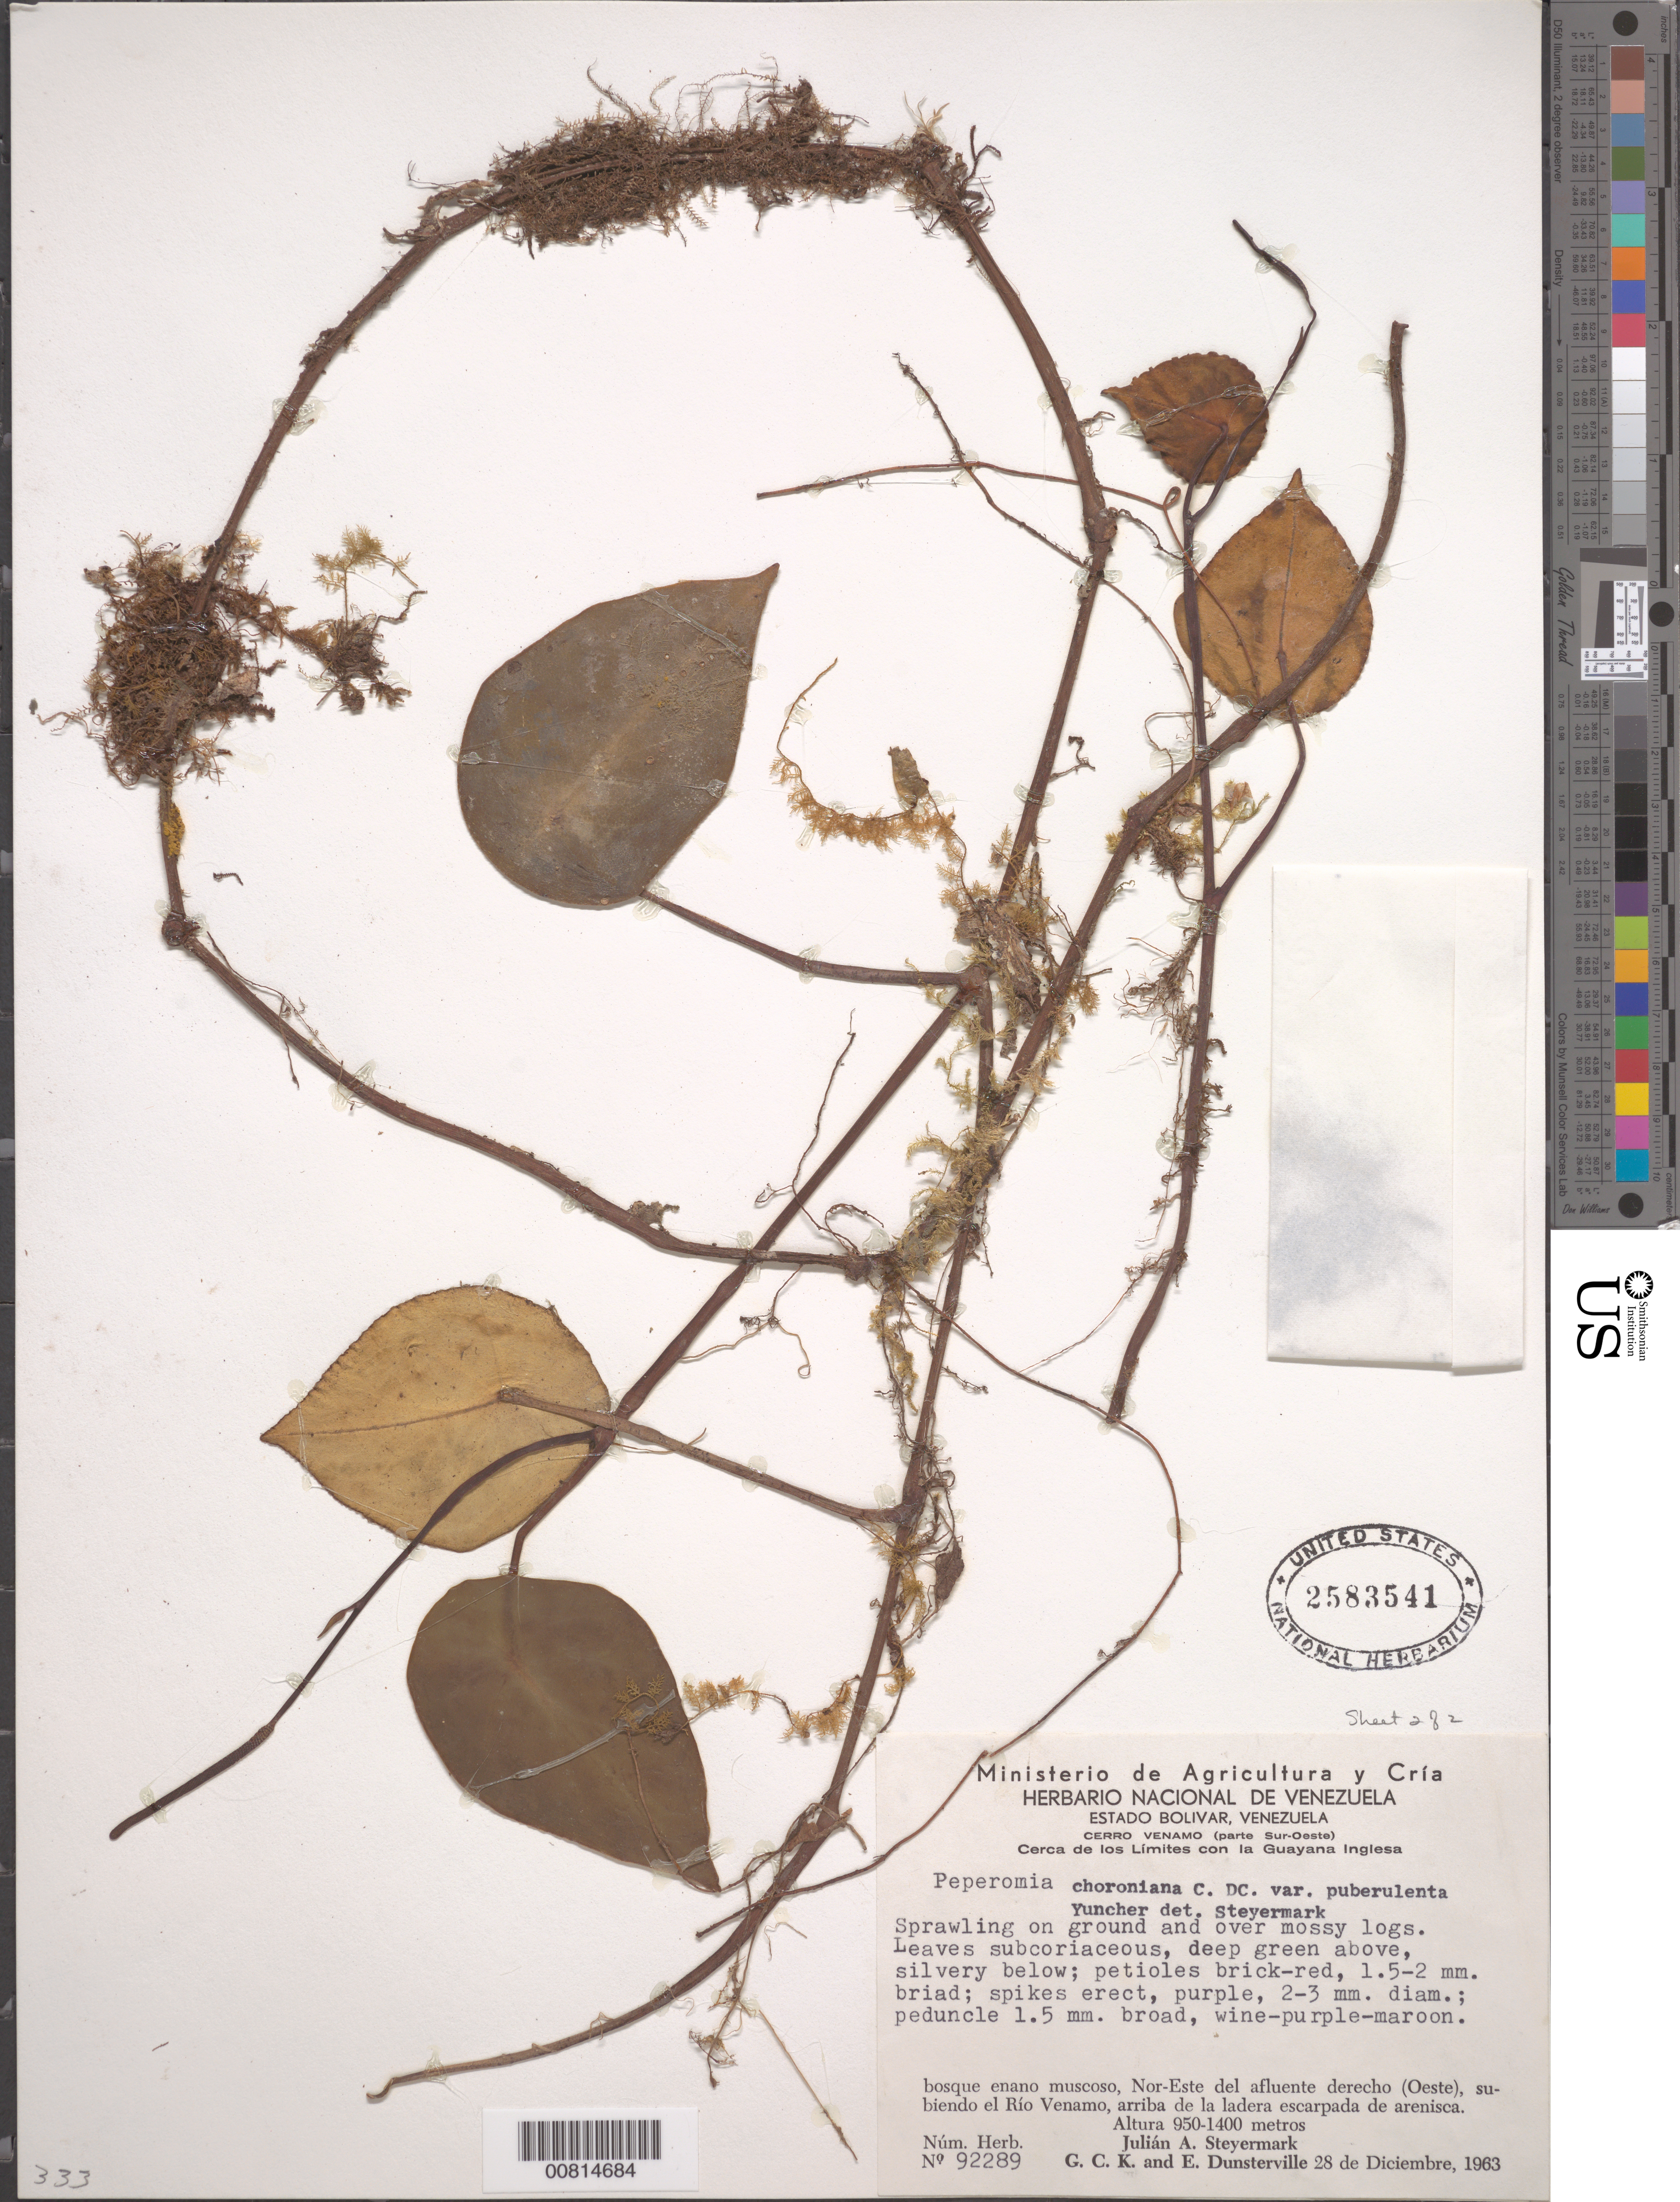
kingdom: Plantae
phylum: Tracheophyta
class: Magnoliopsida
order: Piperales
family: Piperaceae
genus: Peperomia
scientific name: Peperomia choroniana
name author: C. DC.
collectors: J. Steyermark, G. C. K. Dunsterville & E. Dunsterville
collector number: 92289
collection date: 1963-12-28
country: Venezuela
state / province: Bolivar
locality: Cerro venamo (parte Sur-Oeste) Cerca de los Límites con la Guayana Inglesa. Bosque enano muscoso, Nor-Este del afluente derecho (Oeste), subiendo el Río Venamo, arriba de la ladera escarpada de arenisca.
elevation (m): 950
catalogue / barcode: US 2583541